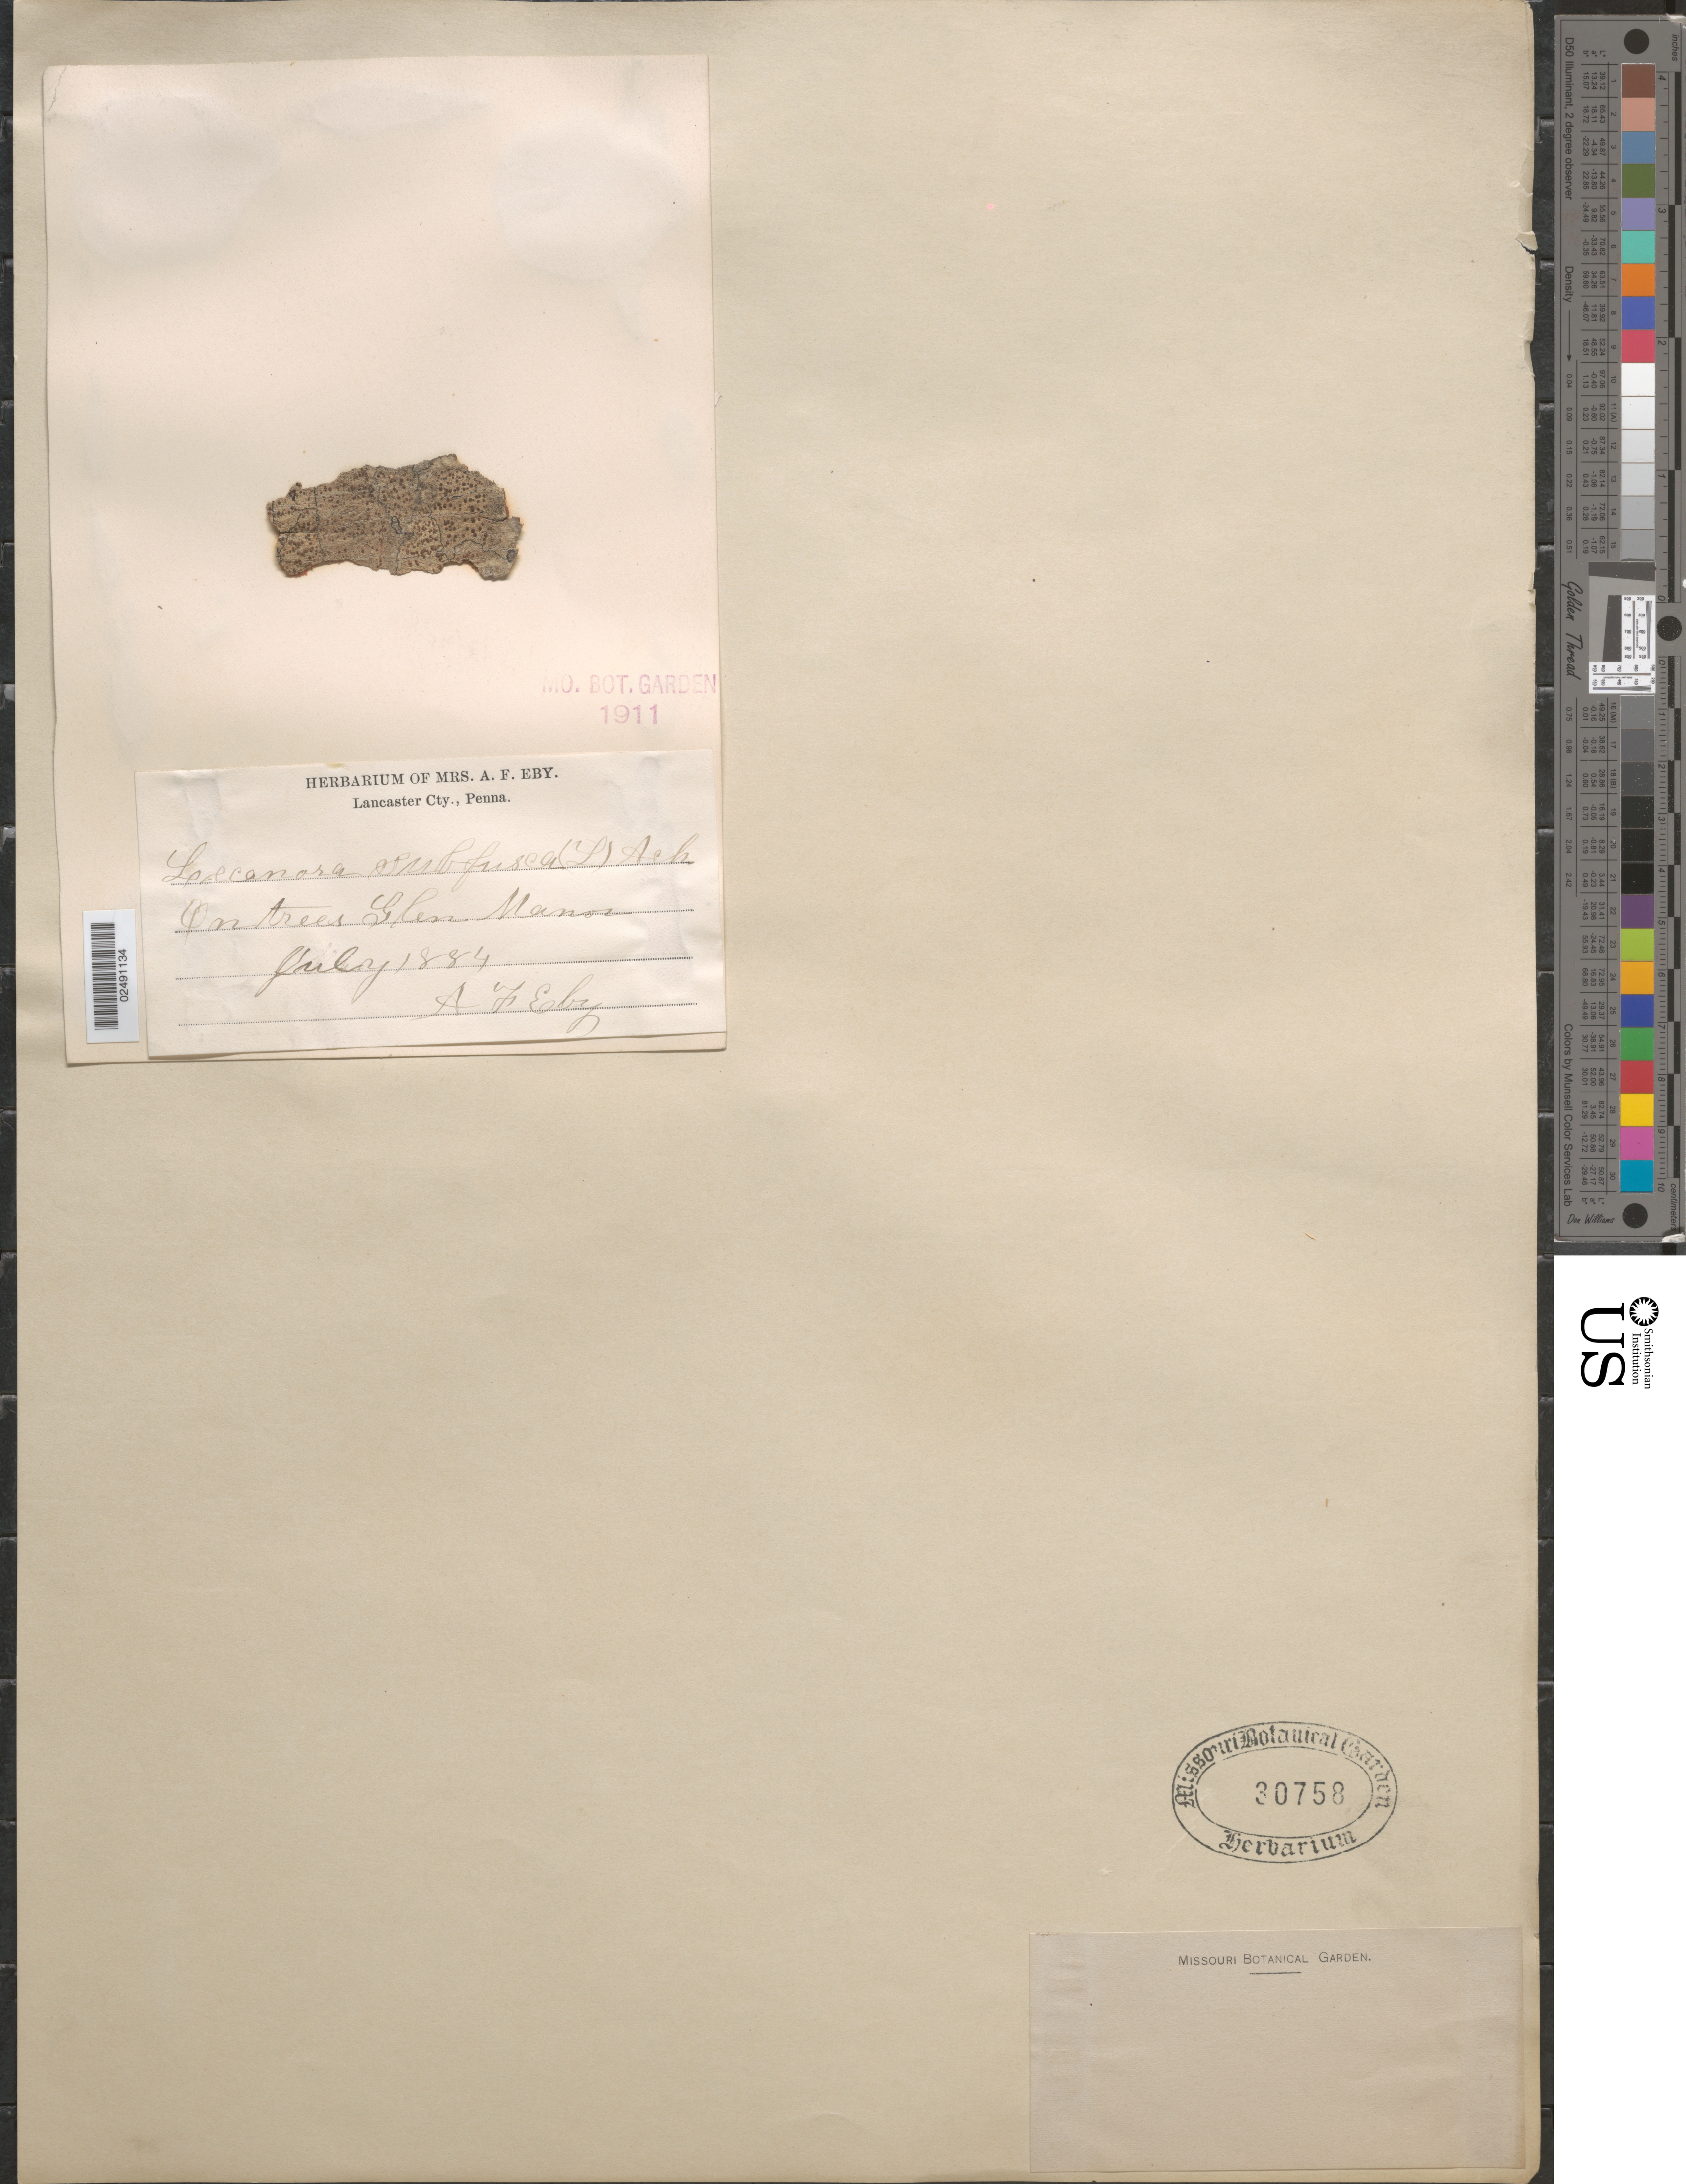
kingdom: Fungi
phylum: Ascomycota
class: Lecanoromycetes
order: Lecanorales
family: Lecanoraceae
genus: Lecanora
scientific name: Lecanora subfusca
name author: (L.) Ach.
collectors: A. F. Eby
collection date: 1884-07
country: United States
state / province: Pennsylvania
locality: Glen Manor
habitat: On trees